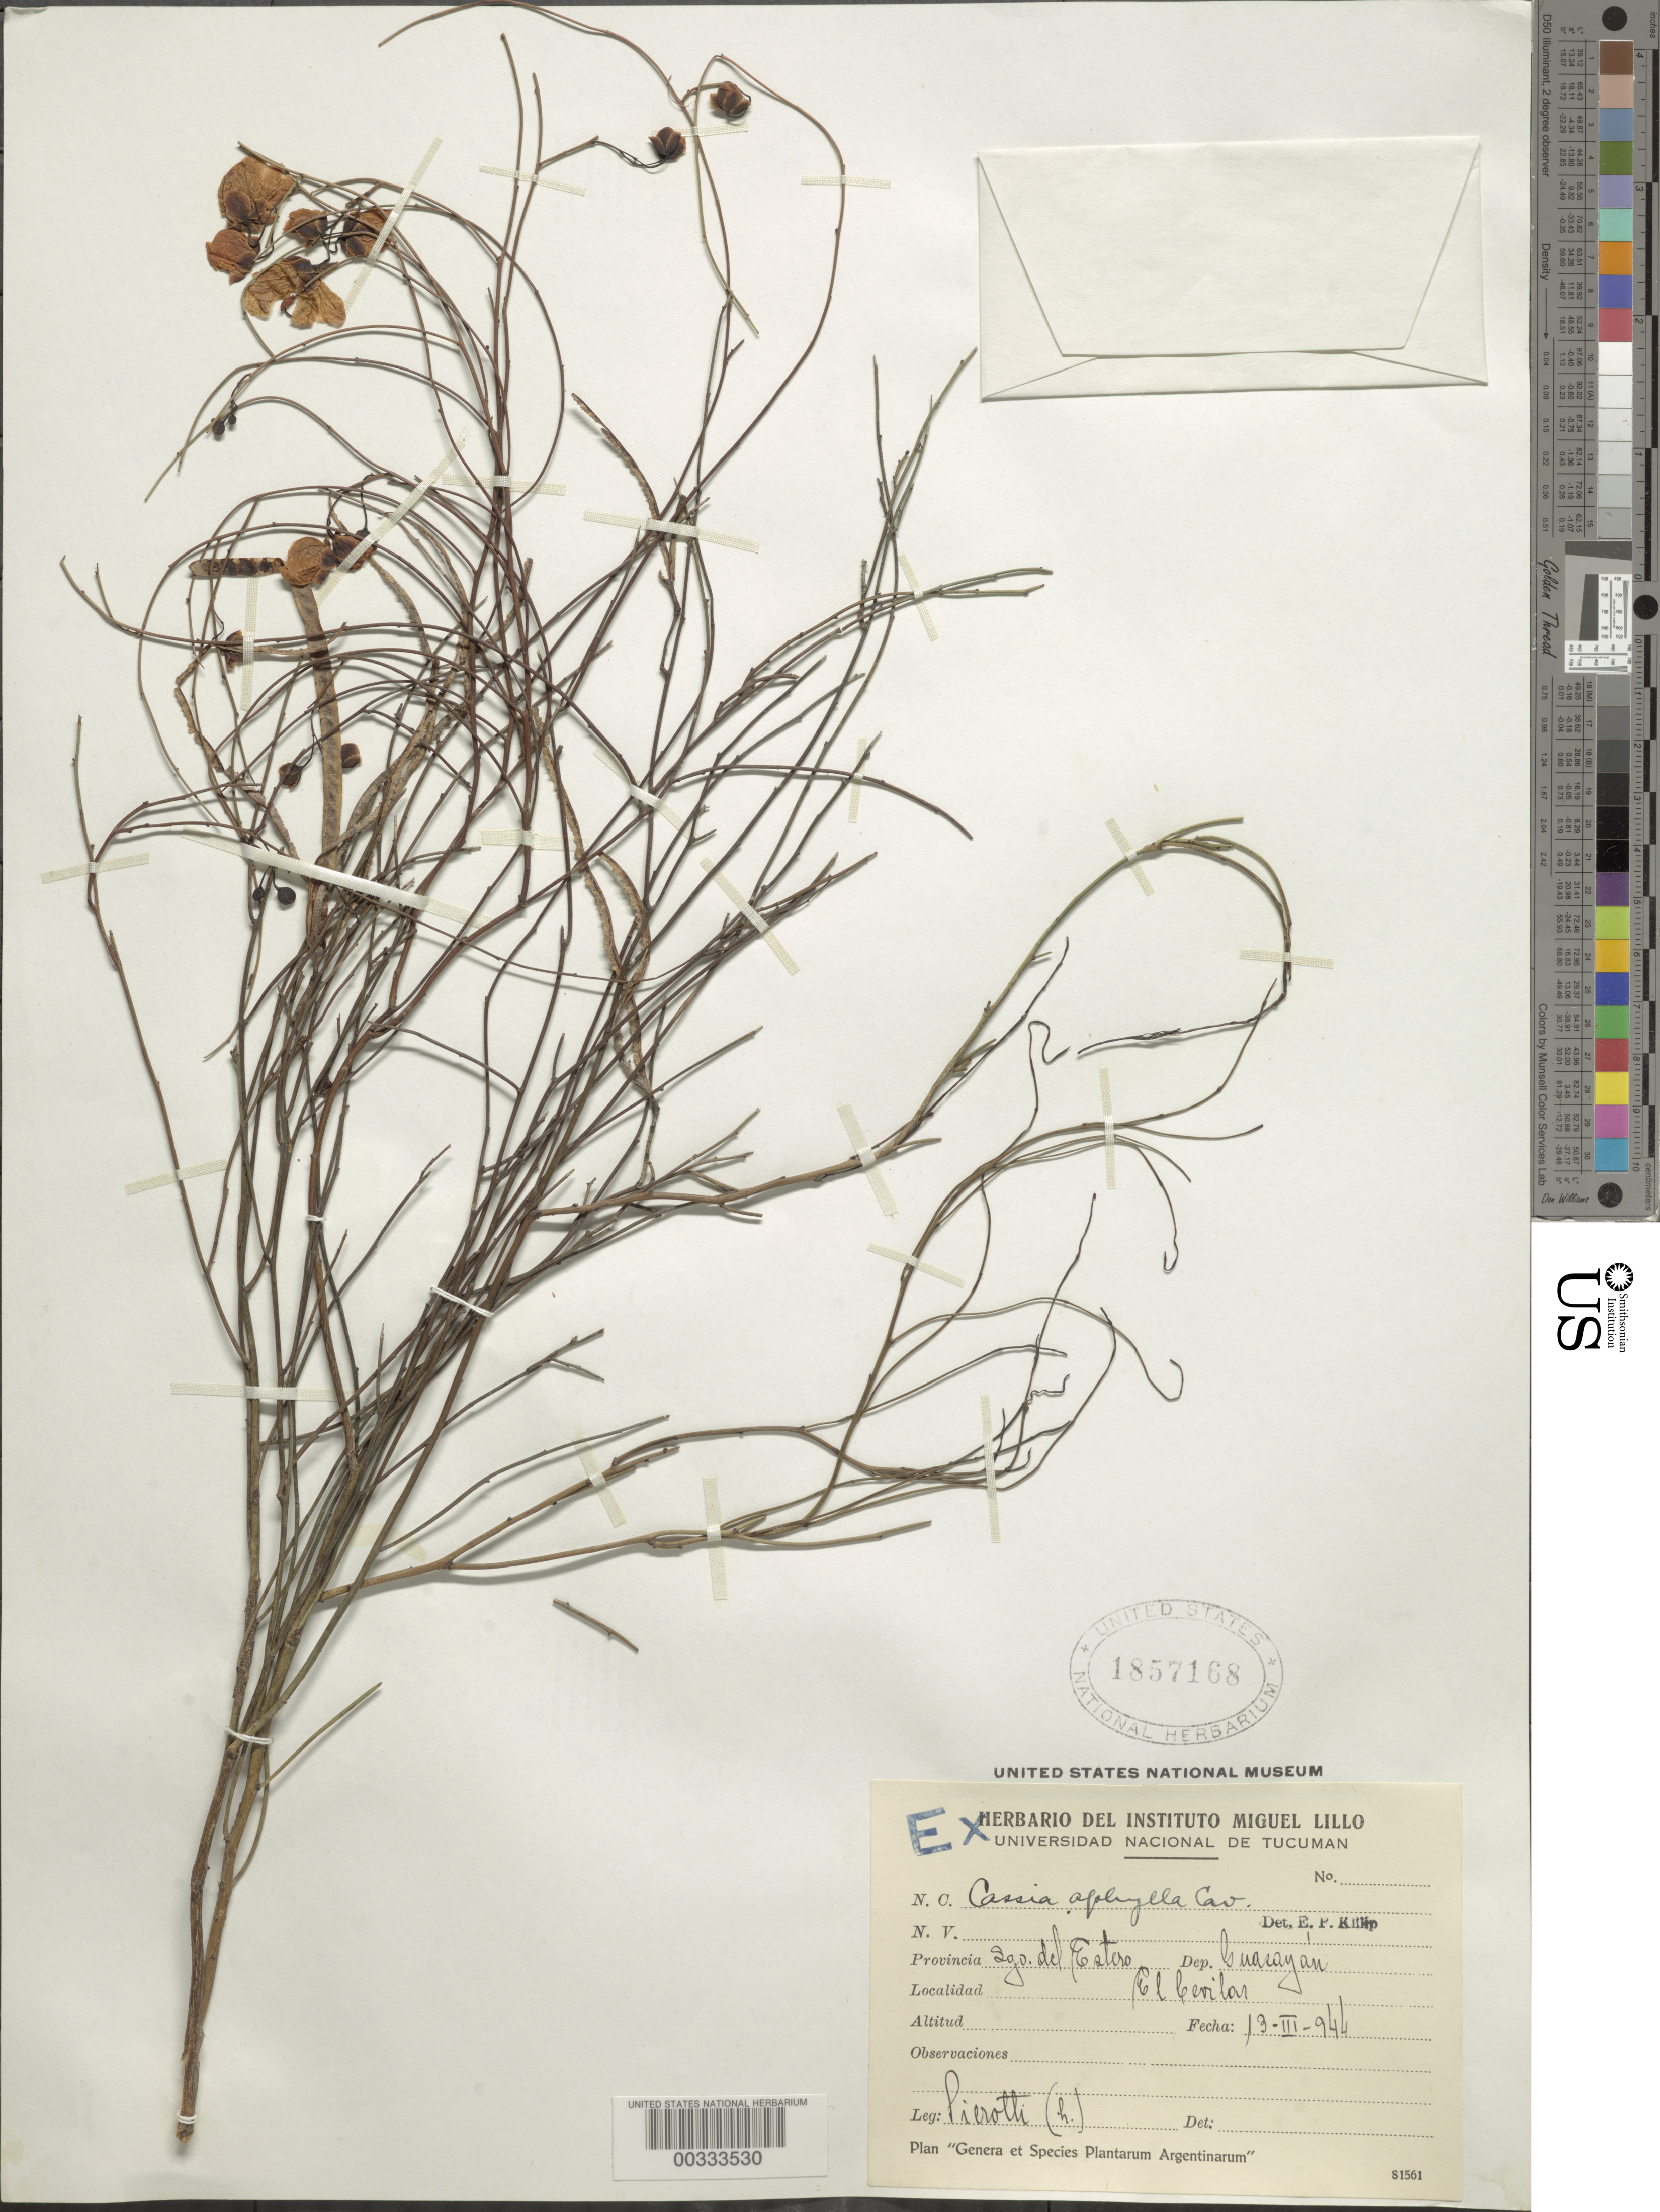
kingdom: Plantae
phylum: Tracheophyta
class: Magnoliopsida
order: Fabales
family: Fabaceae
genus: Senna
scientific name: Senna aphylla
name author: (Cav.) H.S. Irwin & Barneby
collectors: S. A. Pierotti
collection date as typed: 13 Mar 1944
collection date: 1944-03-13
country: Argentina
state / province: Santiago del Estero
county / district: Guasayán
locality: El Cevilar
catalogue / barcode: US 1857168